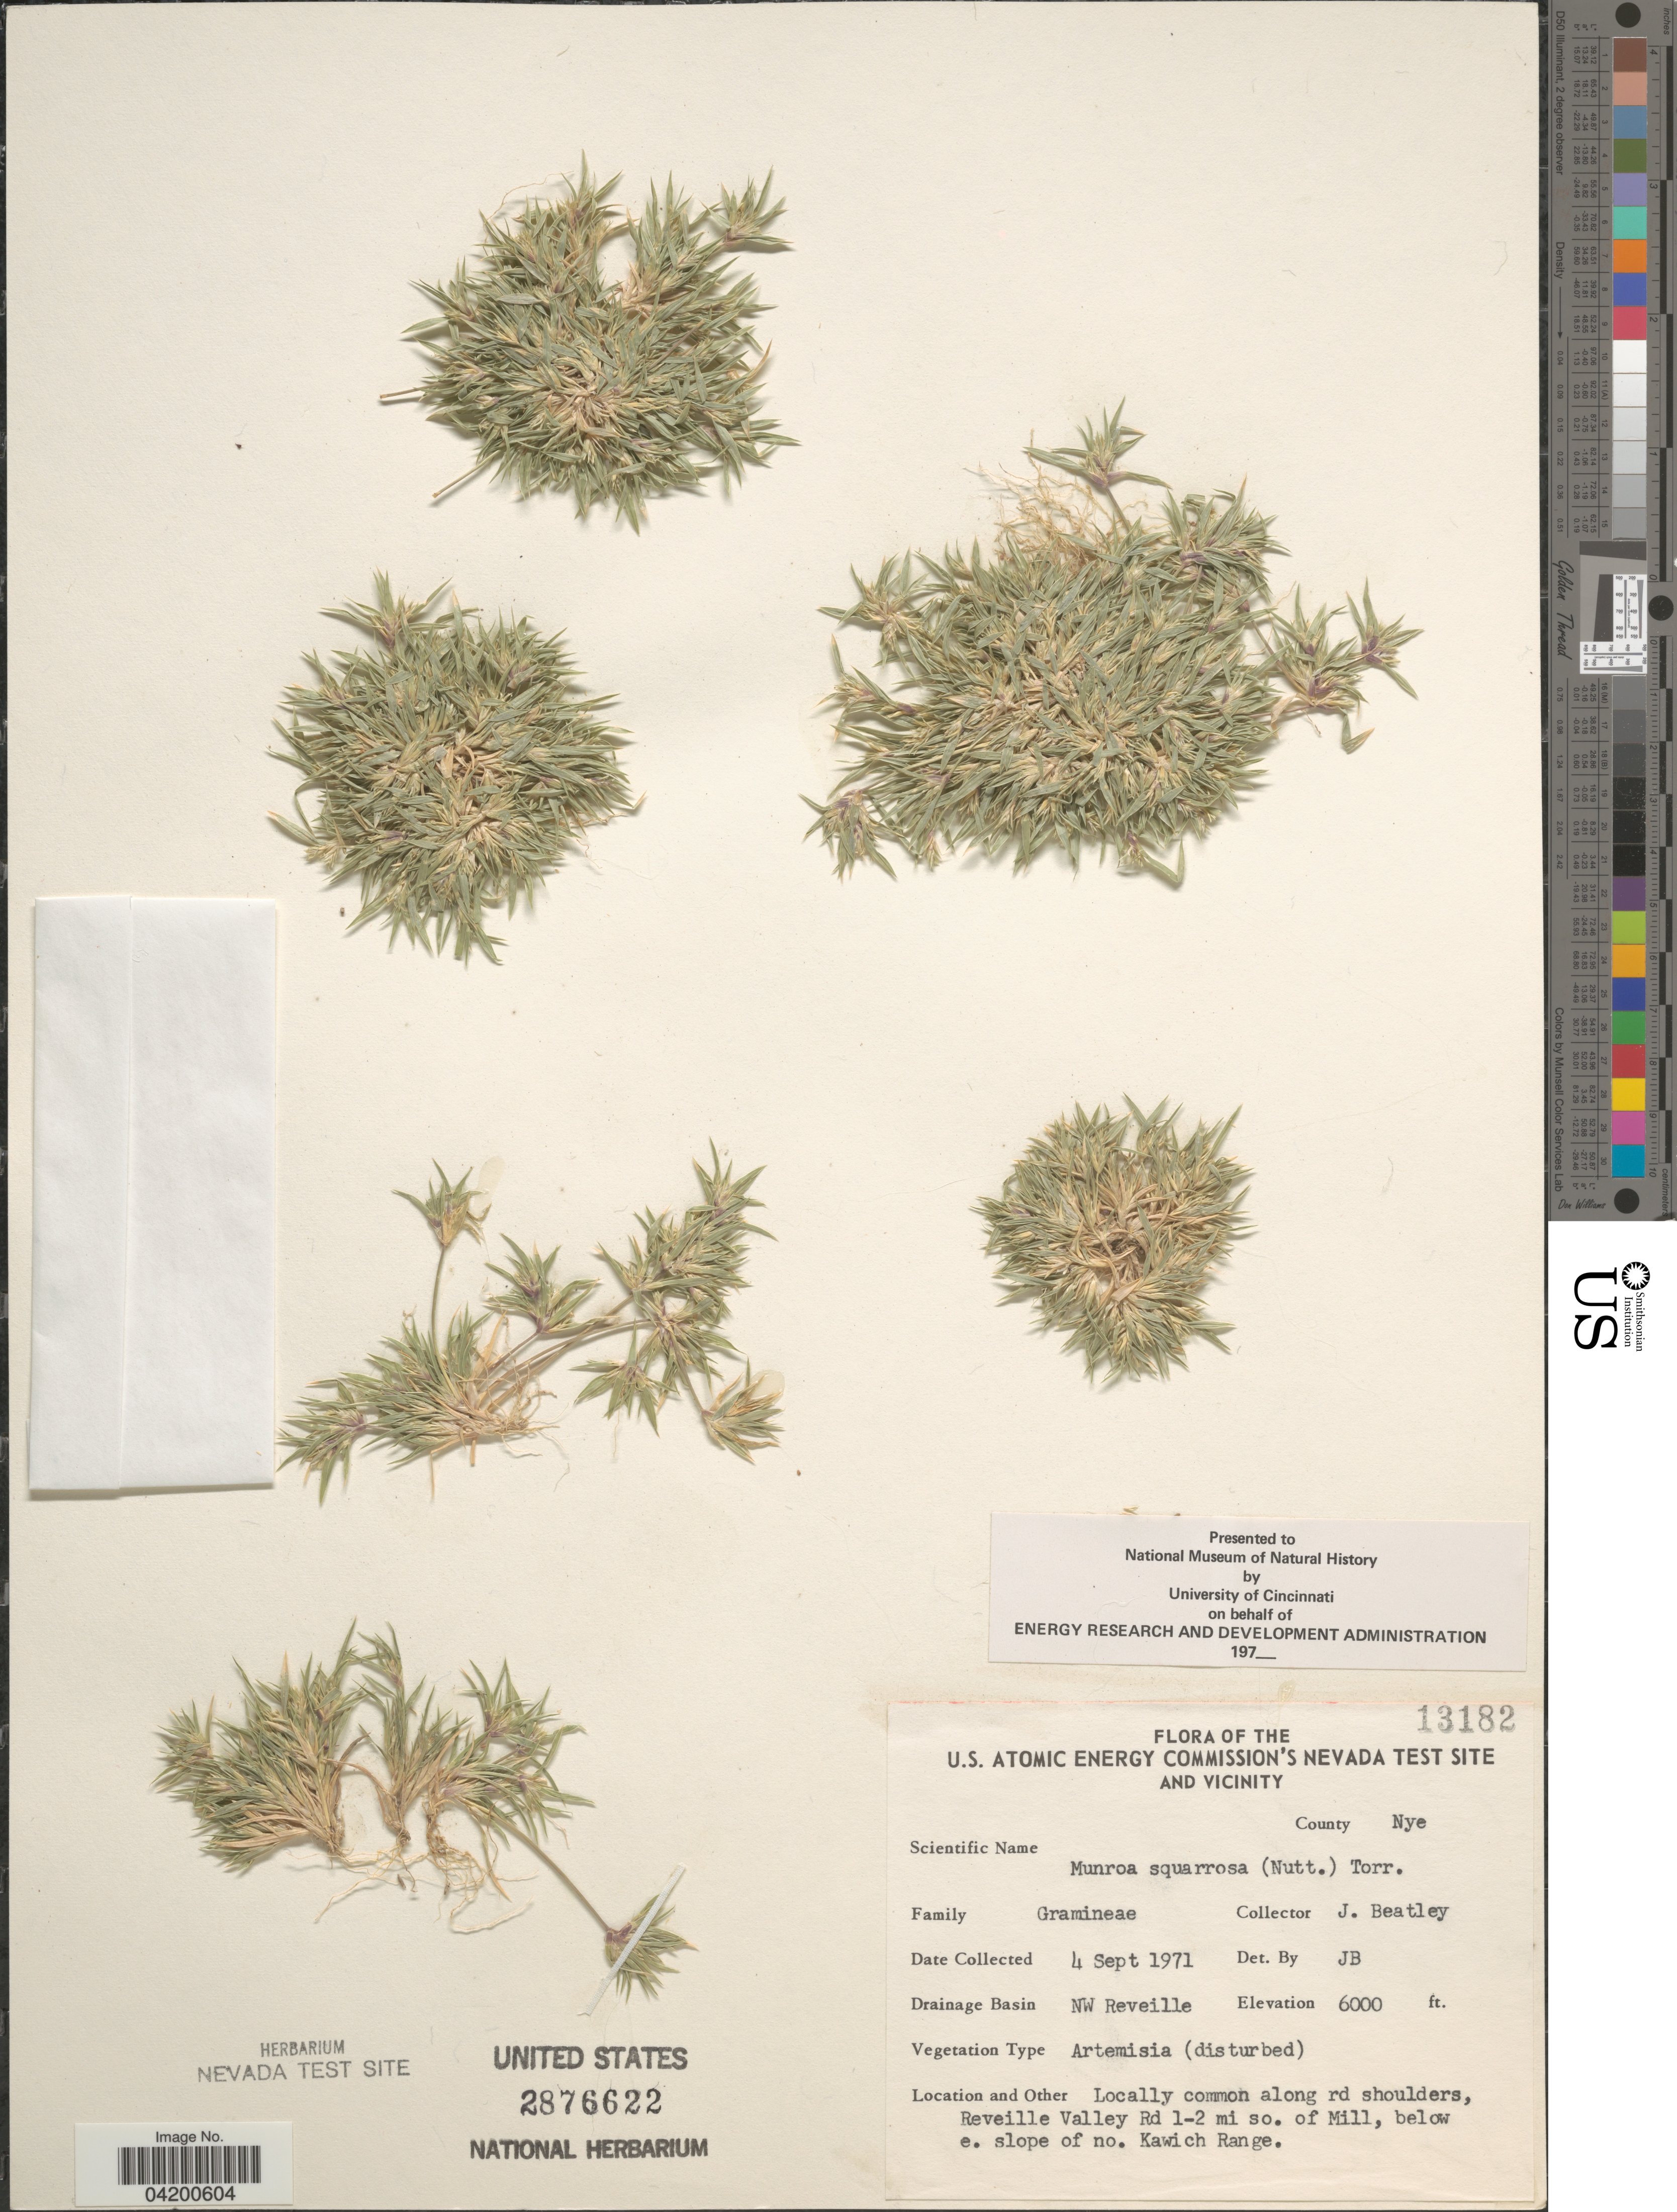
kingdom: Plantae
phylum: Tracheophyta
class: Liliopsida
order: Poales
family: Poaceae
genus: Munroa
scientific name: Munroa squarrosa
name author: (Nutt.) Torr.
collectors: J. C. Beatley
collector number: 13182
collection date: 1971-09-04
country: United States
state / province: Nevada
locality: The U.S. Atomic Energy Commission's Nevada Test Site and Vicinity. County Nye. Drainage Basin NW Reveille. Along rd shoulders, Reveille Valley Rd 1-2 mi so. of Mill, below e. slope of no. Kawich Range.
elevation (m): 1829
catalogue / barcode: US 2876622